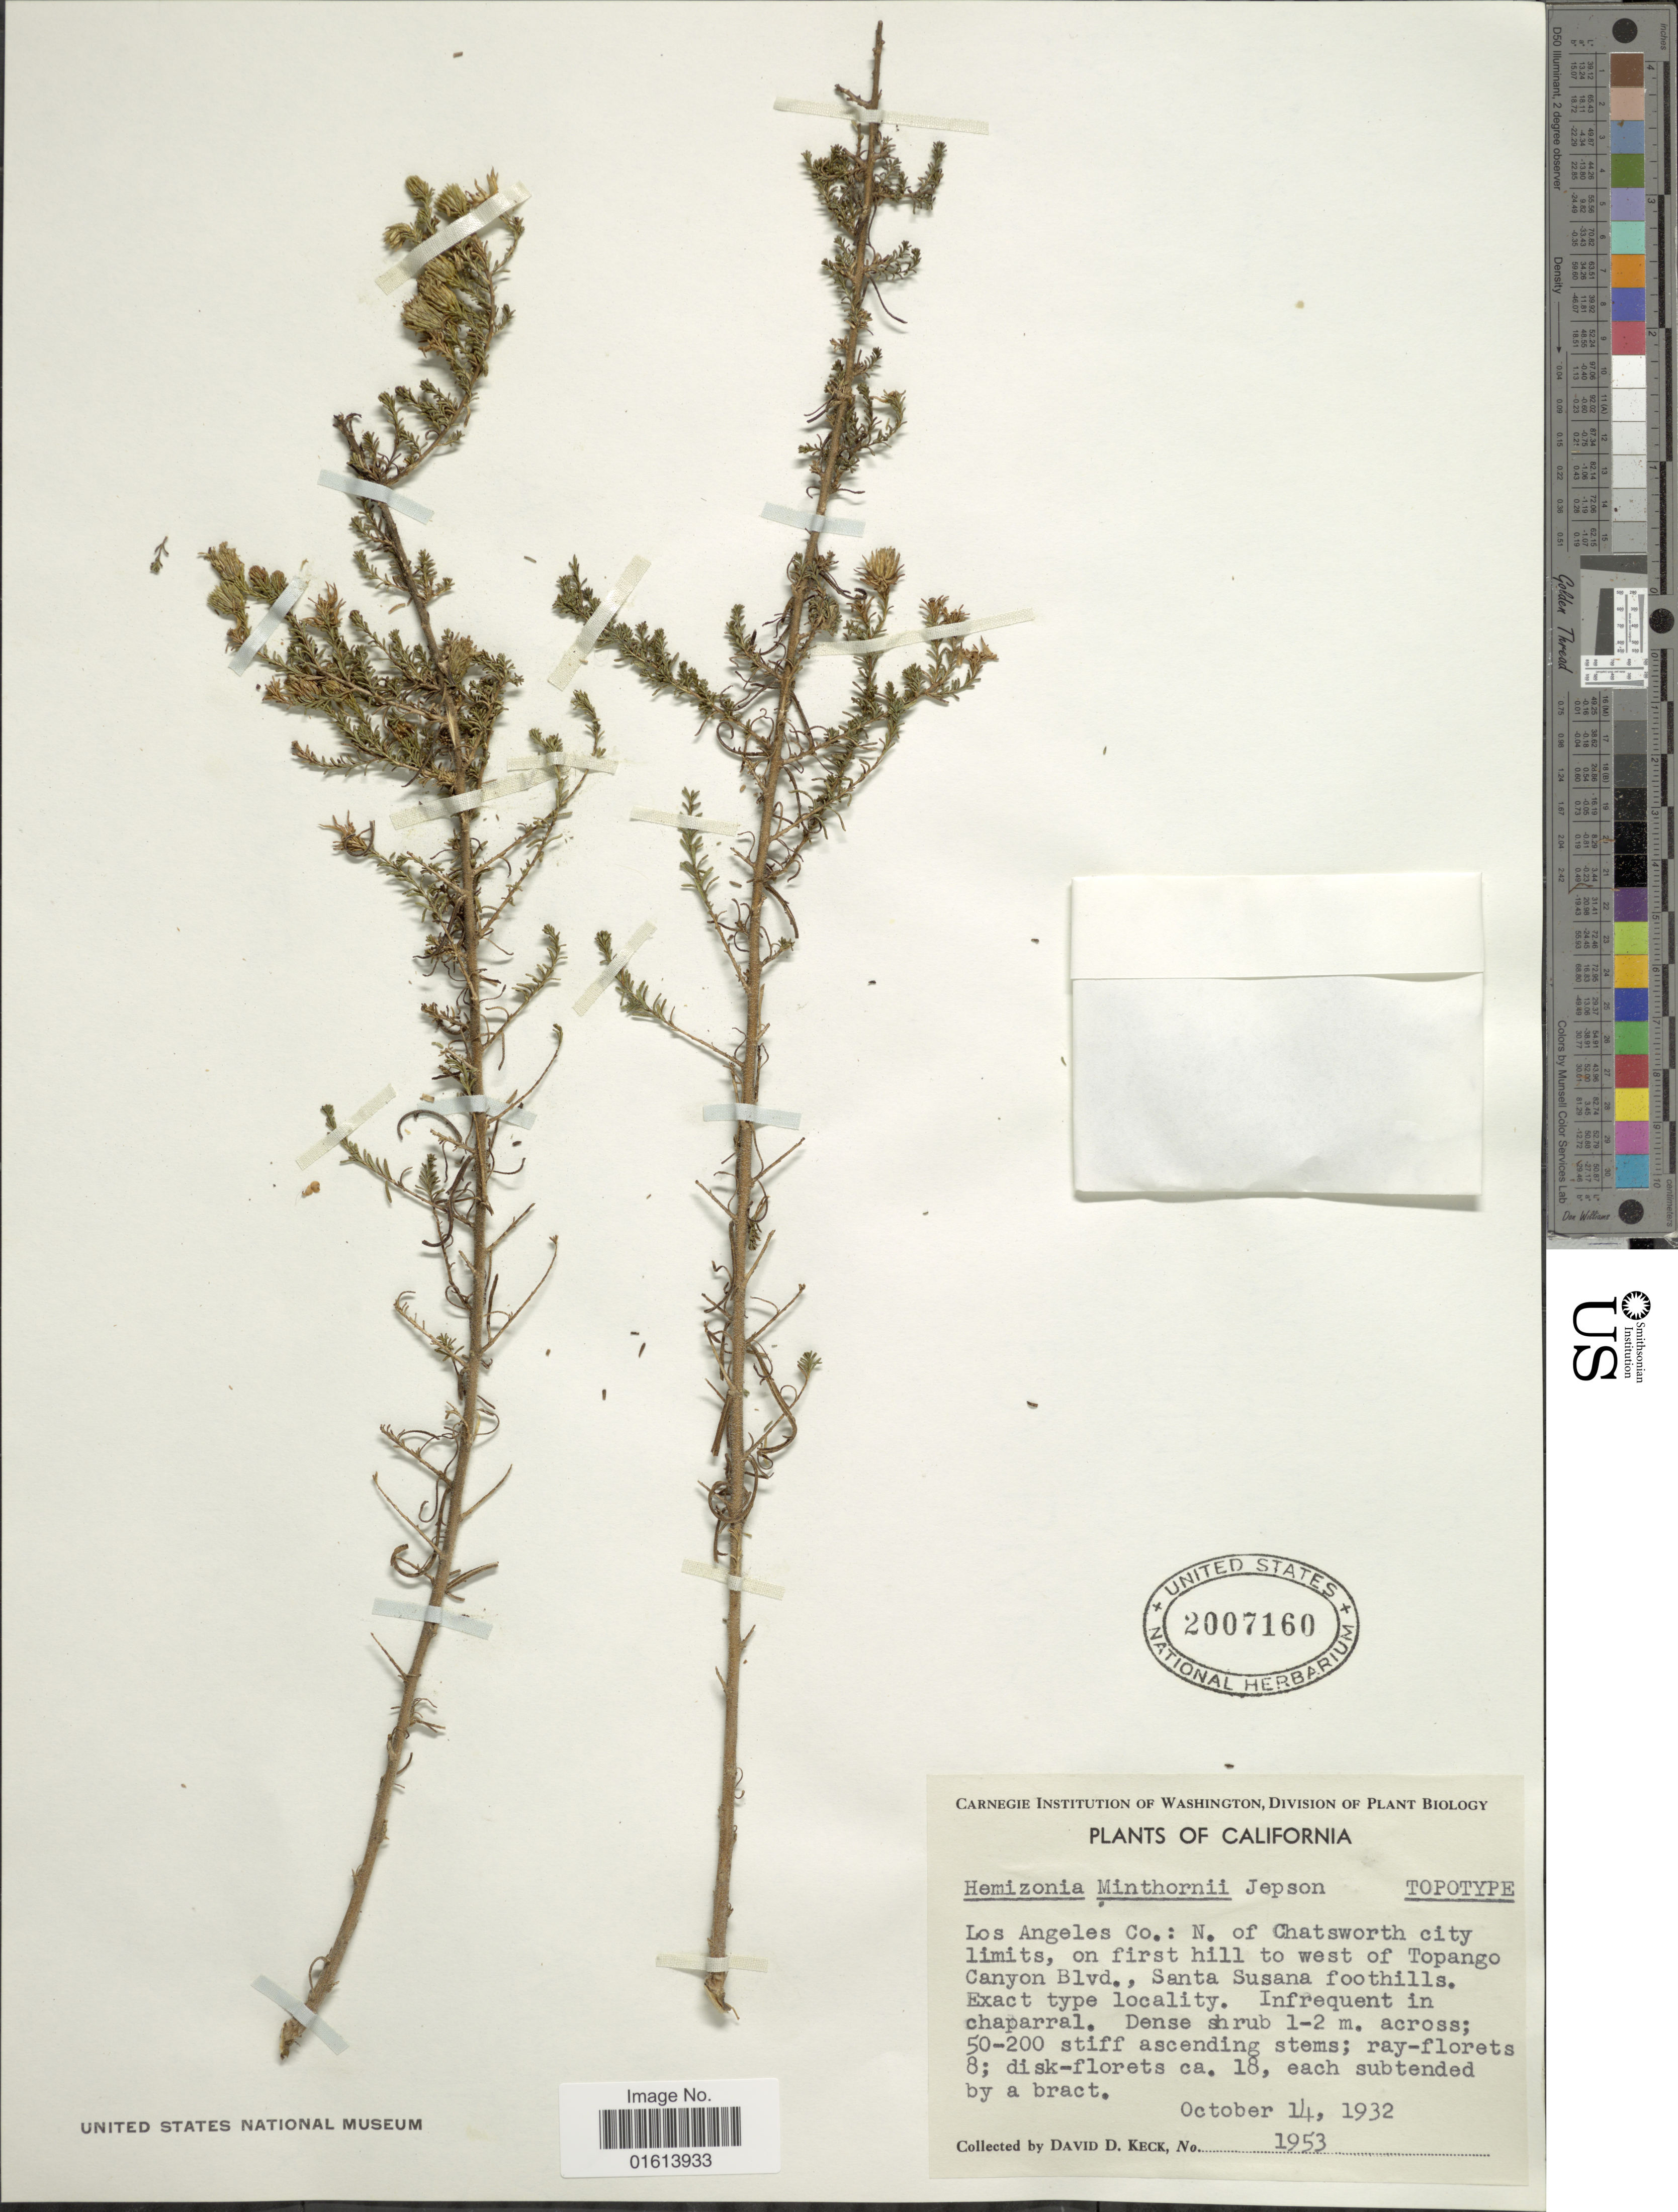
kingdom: Plantae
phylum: Tracheophyta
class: Magnoliopsida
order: Asterales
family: Asteraceae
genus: Deinandra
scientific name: Deinandra minthornii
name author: (Jeps.) B.G. Baldwin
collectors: D. D. Keck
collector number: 1953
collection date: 1932-10-14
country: United States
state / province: California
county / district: Los Angeles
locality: California. Los Angeles Co.: N. of Chatsworth city limits, on first hill to west of Topango Canyon Blvd., Santa Susana foothills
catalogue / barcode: US 2007160